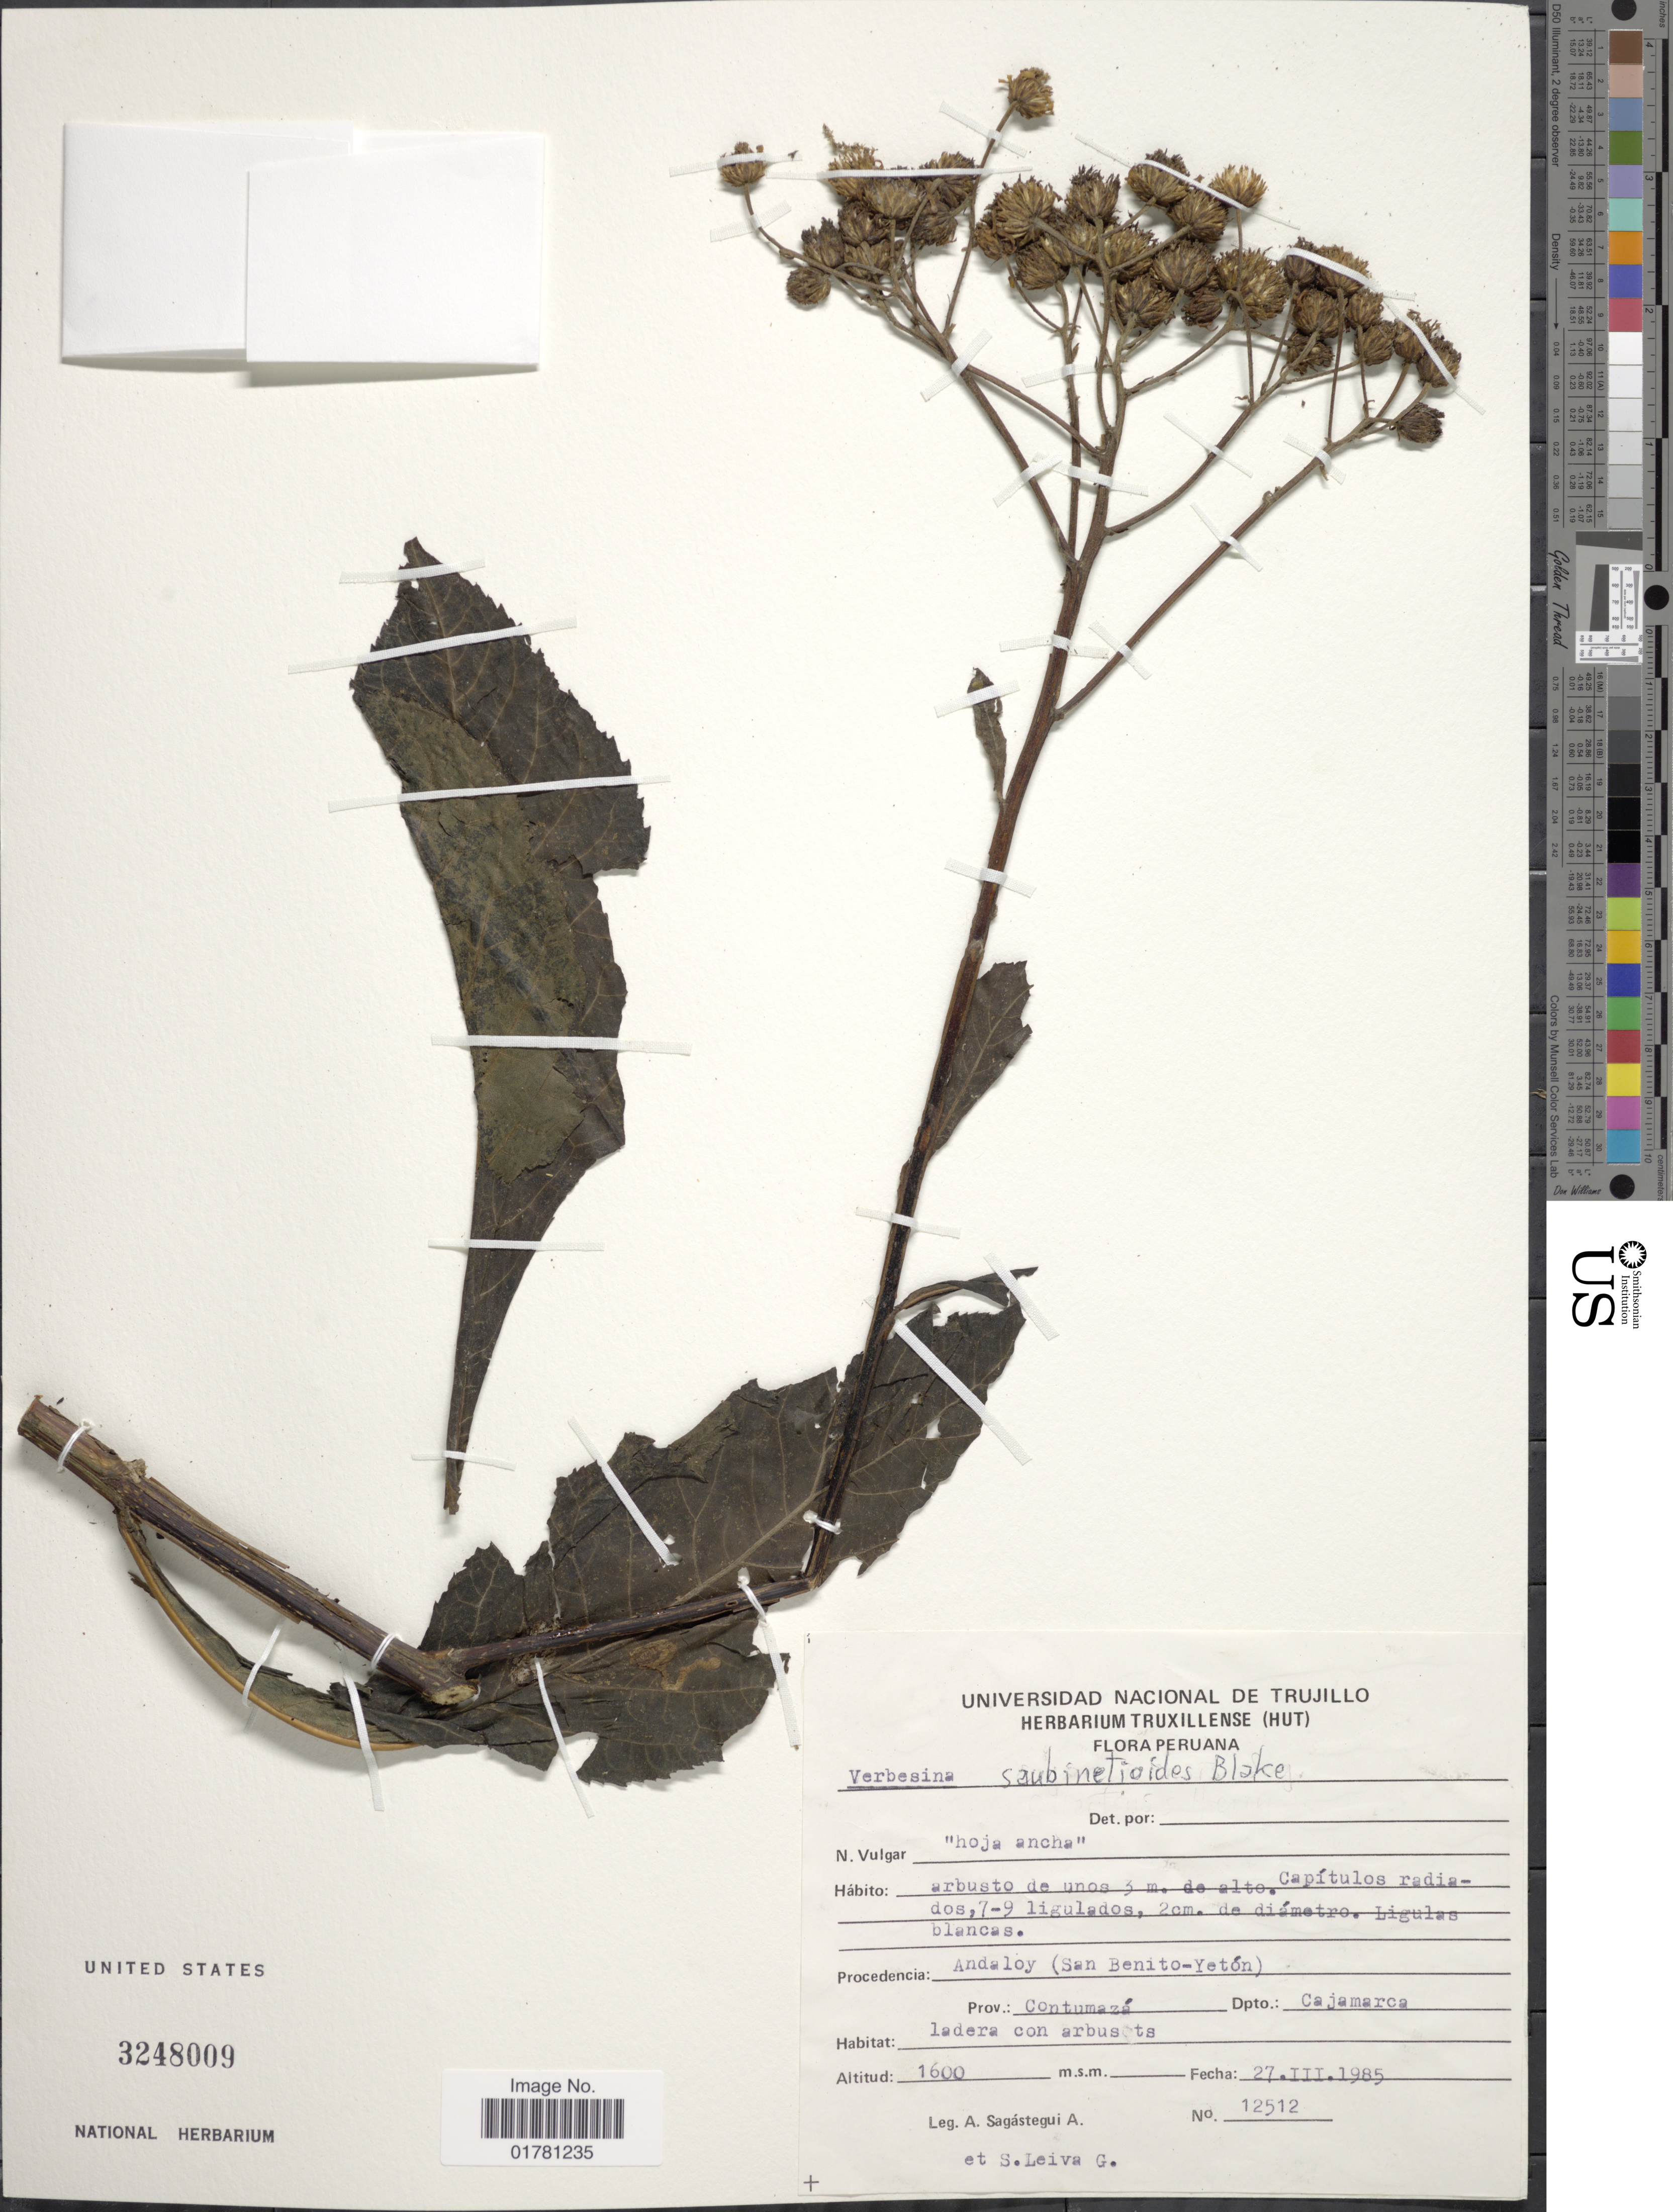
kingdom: Plantae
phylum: Tracheophyta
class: Magnoliopsida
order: Asterales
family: Asteraceae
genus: Verbesina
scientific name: Verbesina saubinetioides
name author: S.F. Blake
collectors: A. Sagástegui A. & S. Leiva G.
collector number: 12512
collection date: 1985-03-27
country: Peru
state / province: Cajamarca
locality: Andaloy (San Benito-Yetón), Prov: Contumazá, Dpto Cajamarca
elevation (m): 1600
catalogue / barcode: US 3248009